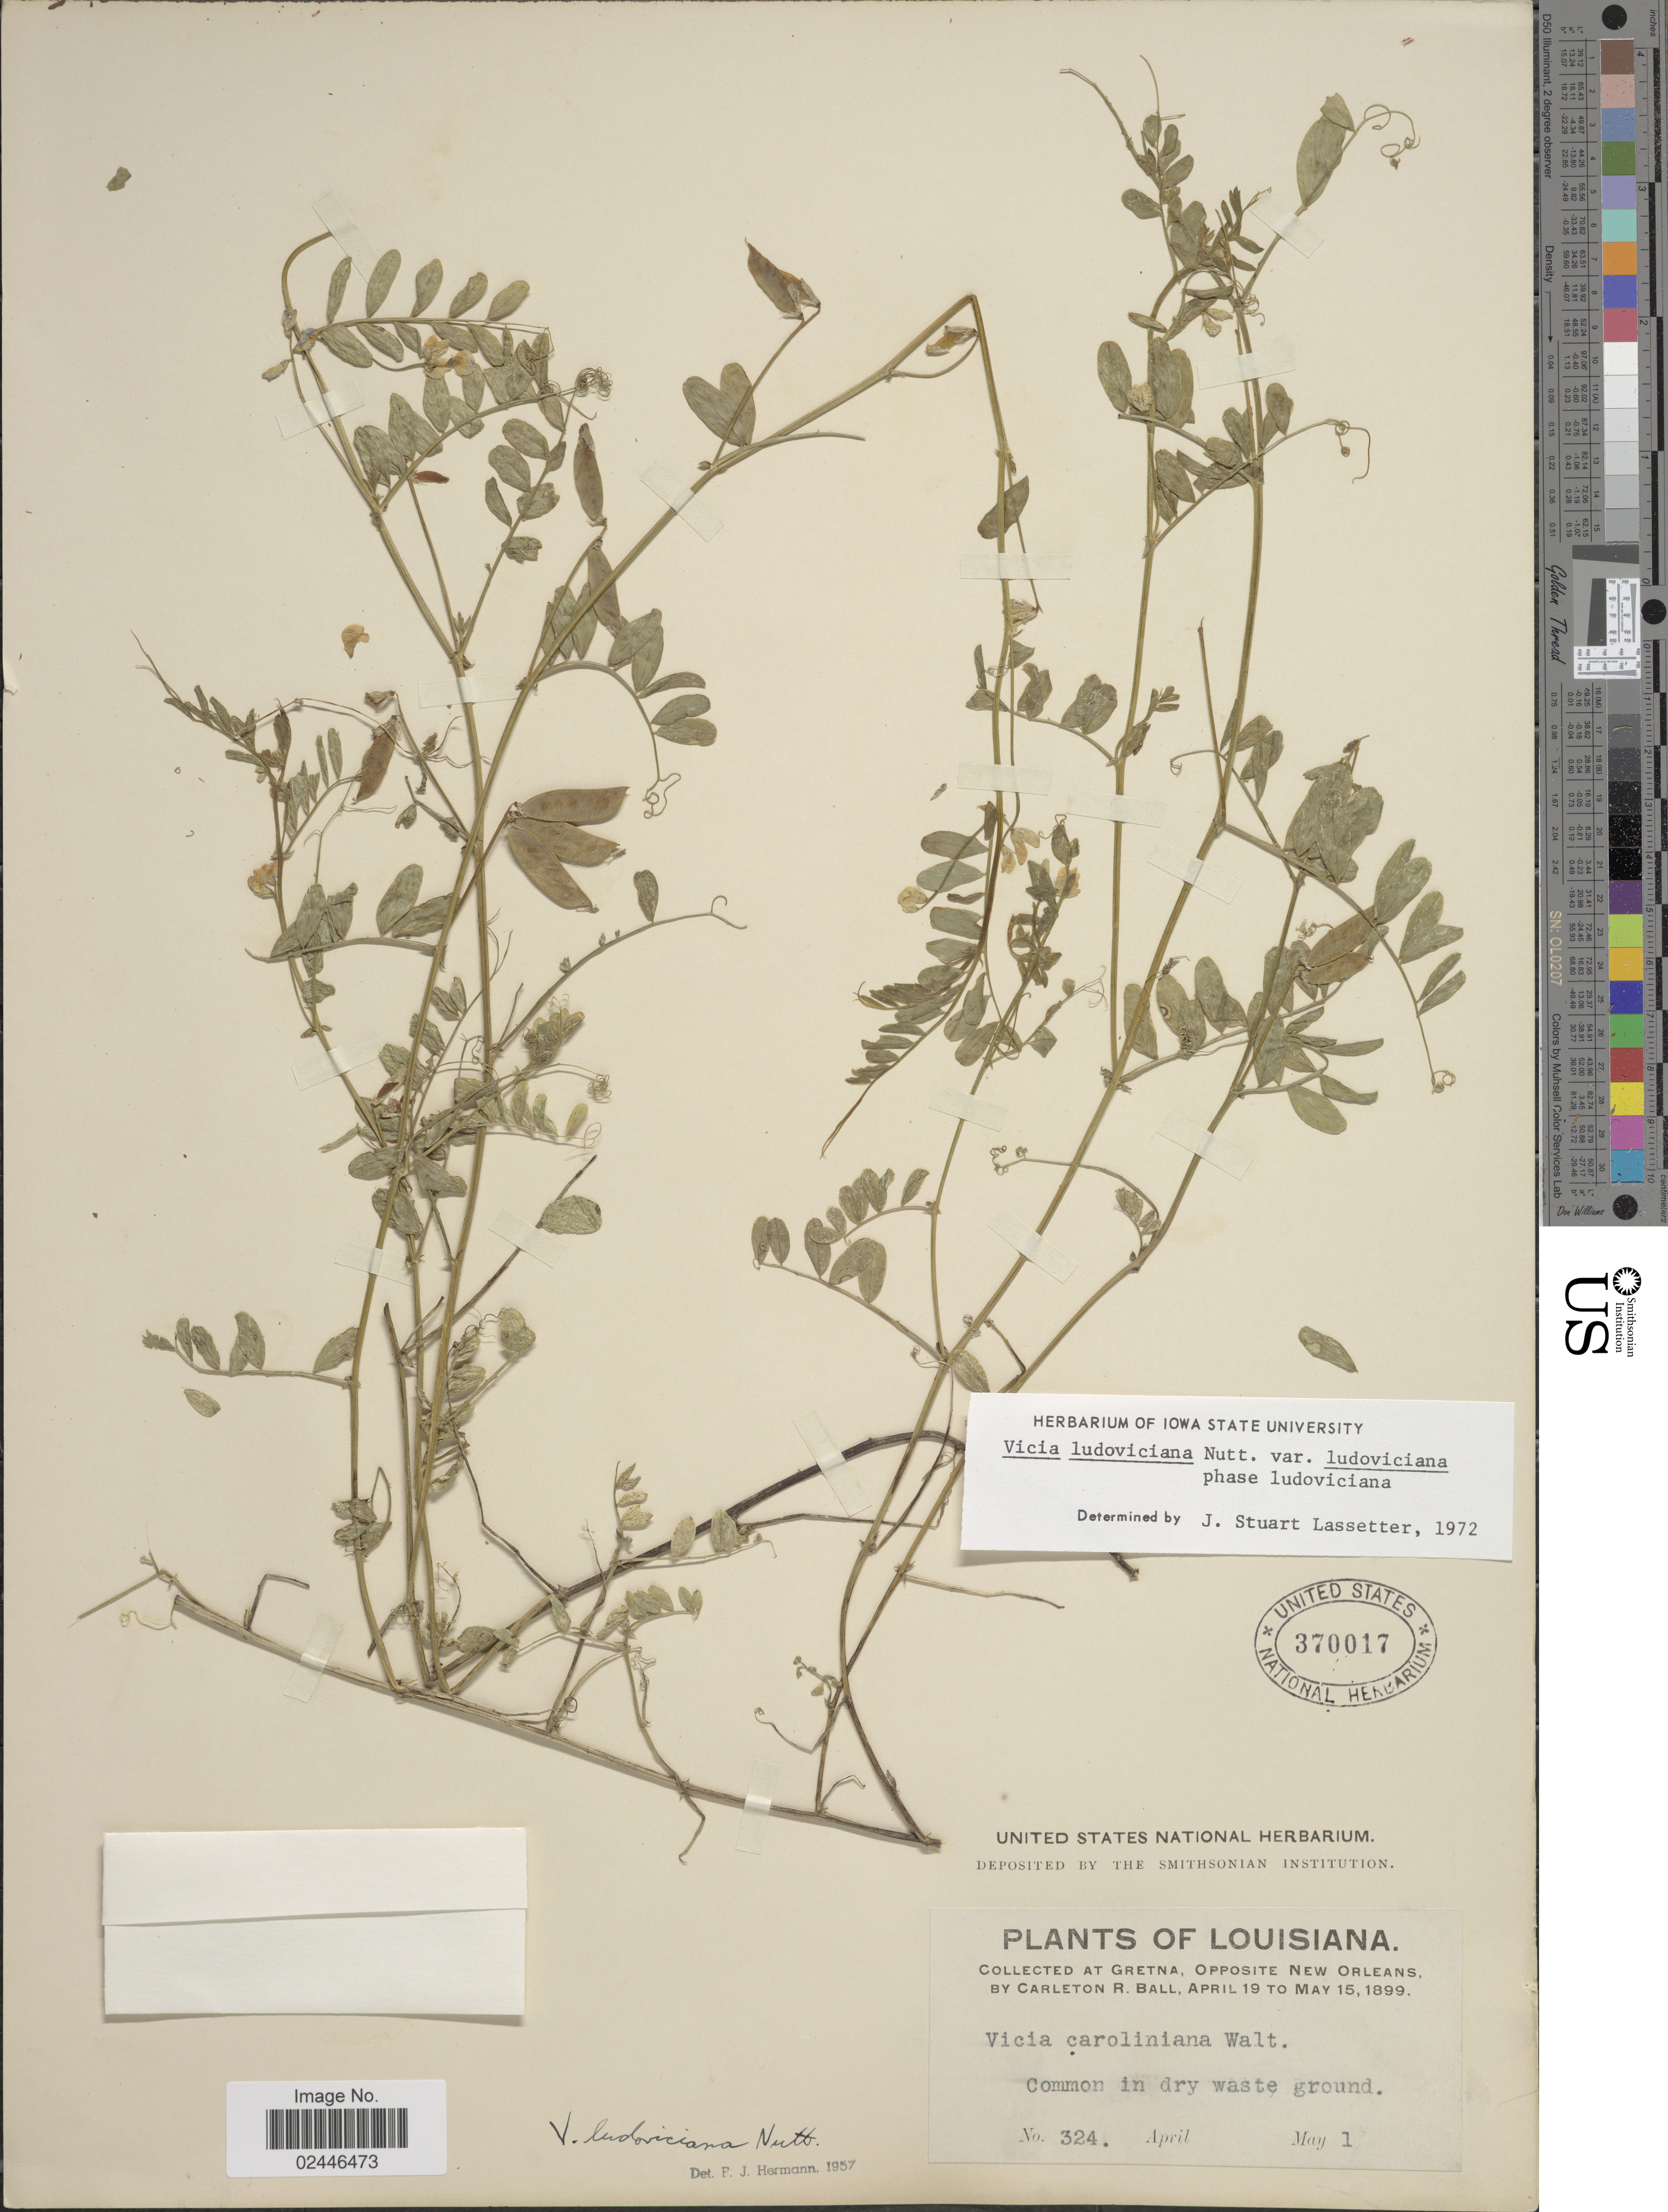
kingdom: Plantae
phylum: Tracheophyta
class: Magnoliopsida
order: Fabales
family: Fabaceae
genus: Vicia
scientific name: Vicia ludoviciana var. ludoviciana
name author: Nutt. ex Torr. & A. Gray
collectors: C. R. Ball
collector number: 324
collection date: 1899-05-01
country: United States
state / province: Louisiana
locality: At Gretna, Opposite New Orleans, Common in dry waste ground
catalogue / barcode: US 370017